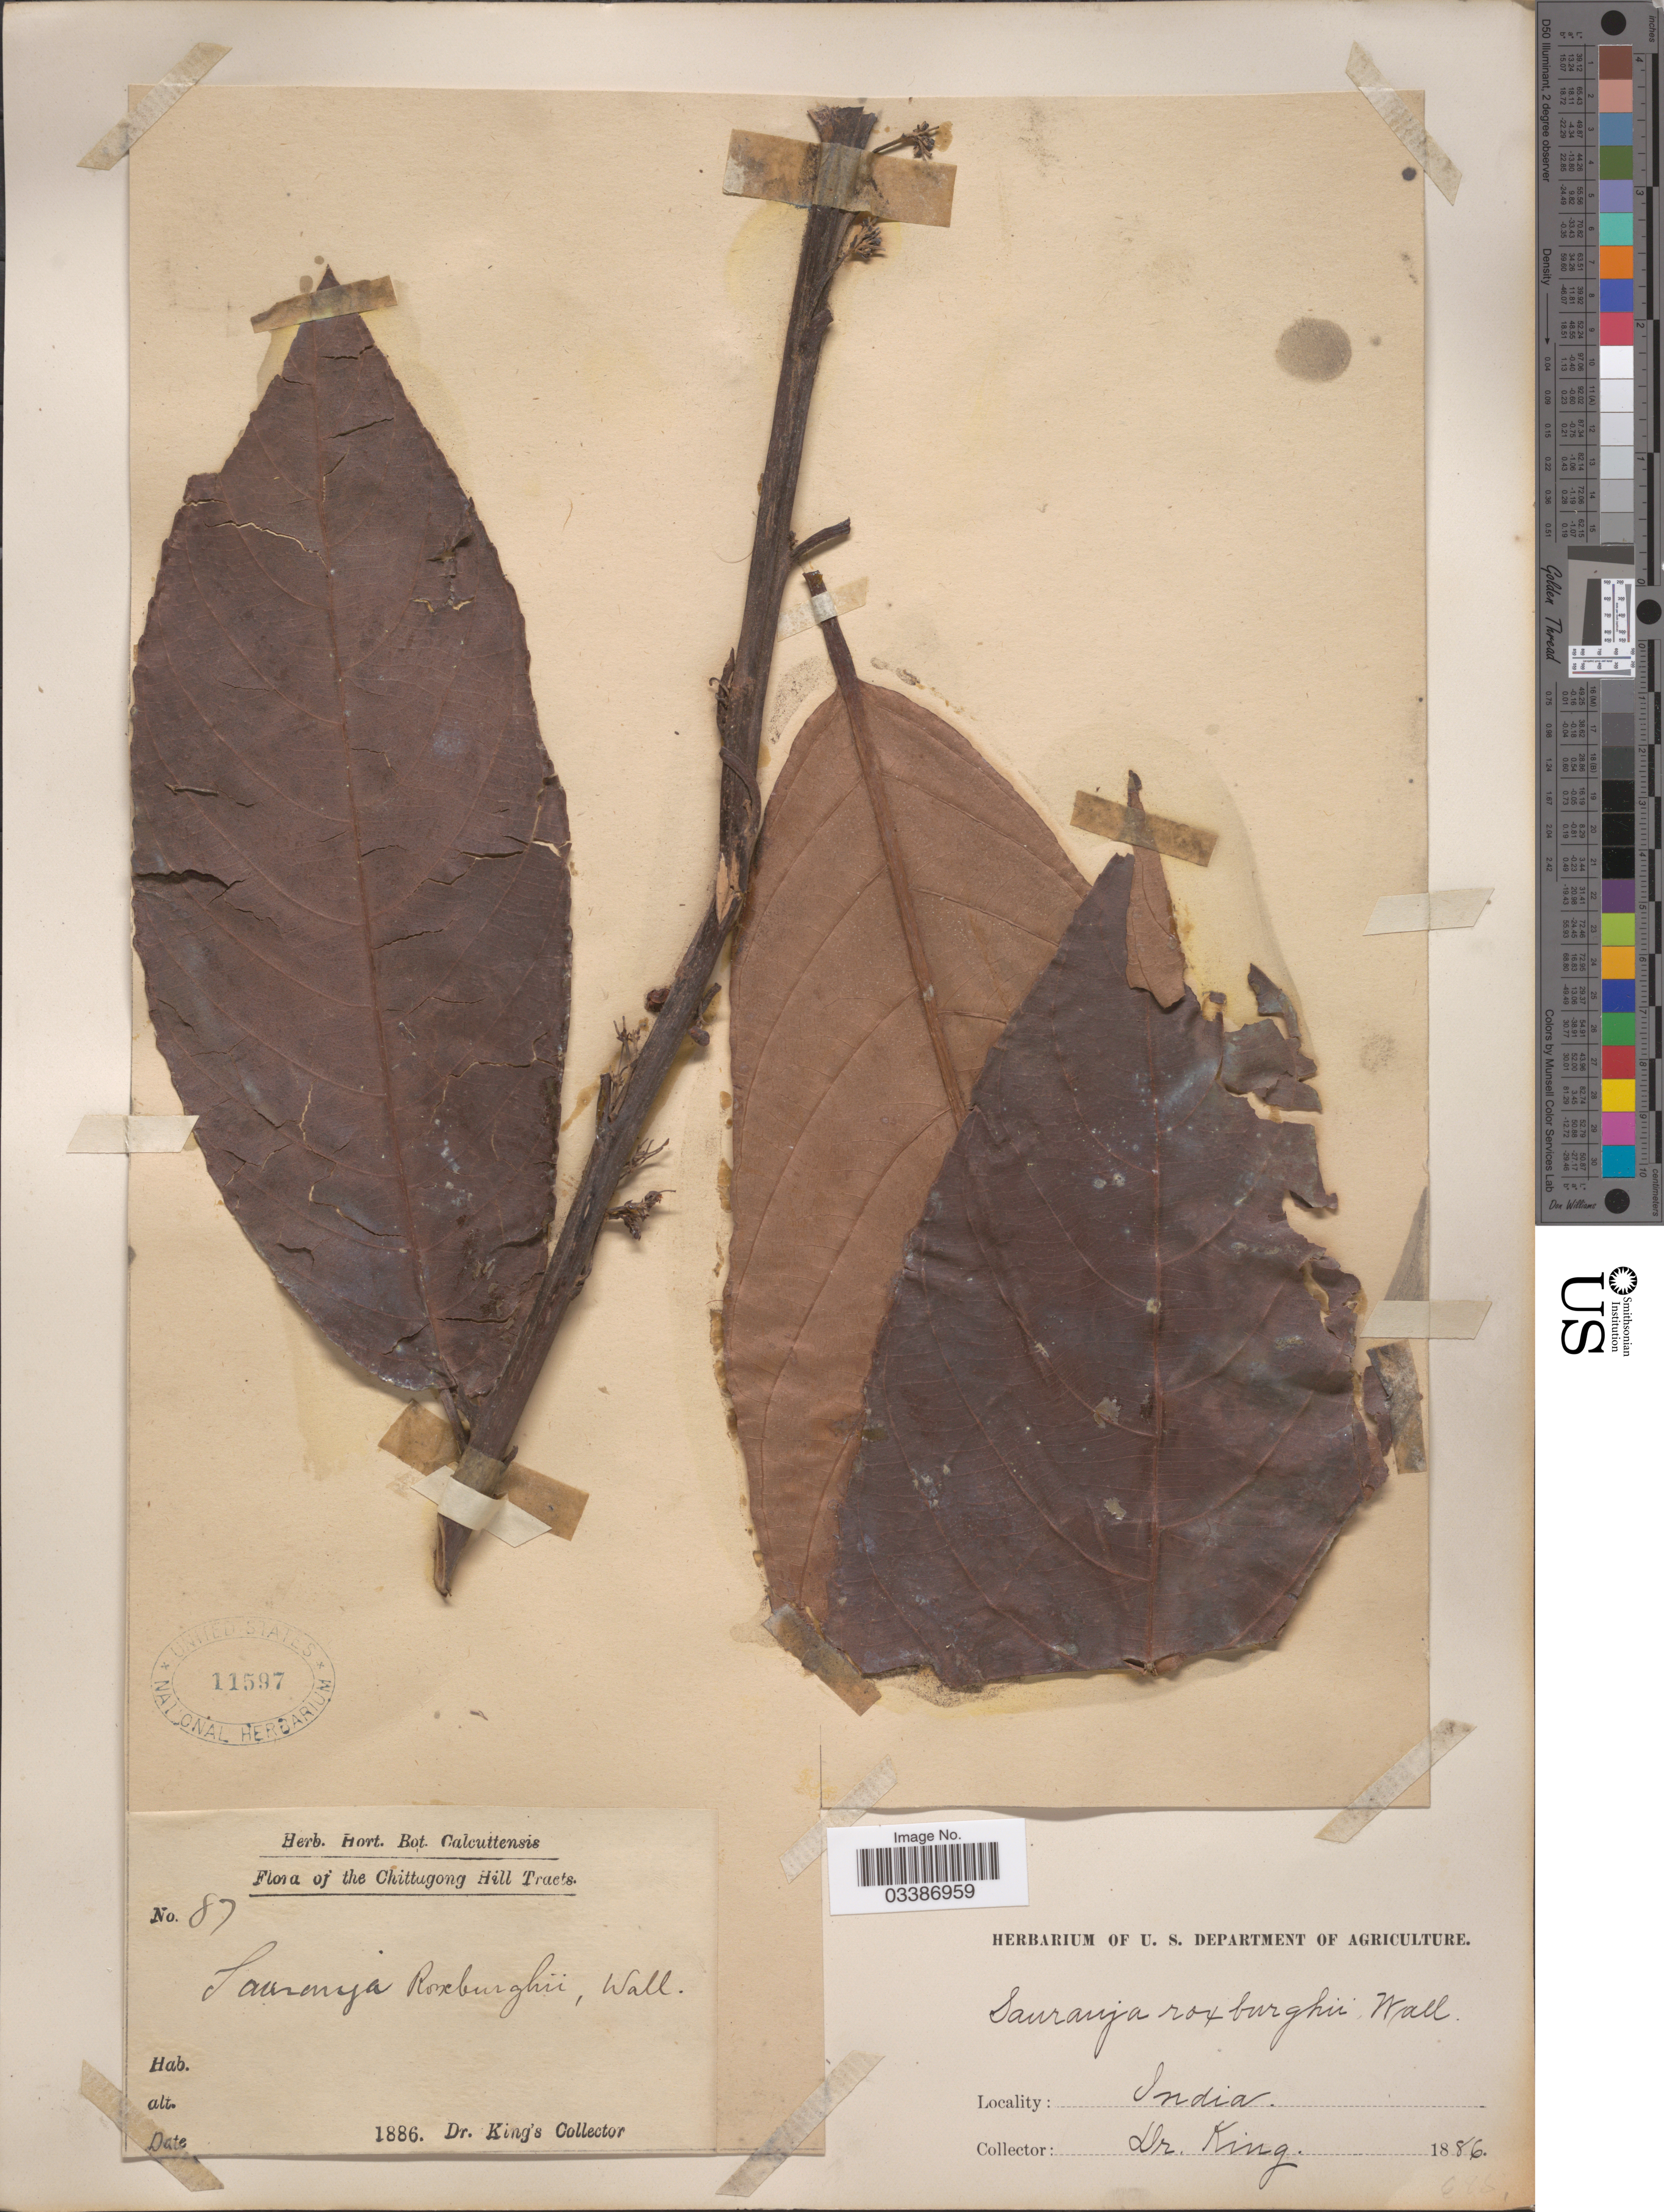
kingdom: Plantae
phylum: Tracheophyta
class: Magnoliopsida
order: Ericales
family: Actinidiaceae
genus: Saurauia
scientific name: Saurauia roxburghii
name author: Wall.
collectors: Dr. King's collector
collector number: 87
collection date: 1886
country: Bangladesh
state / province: Chittagong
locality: Chittagong Hill Tracts. India.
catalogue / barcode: US 11597